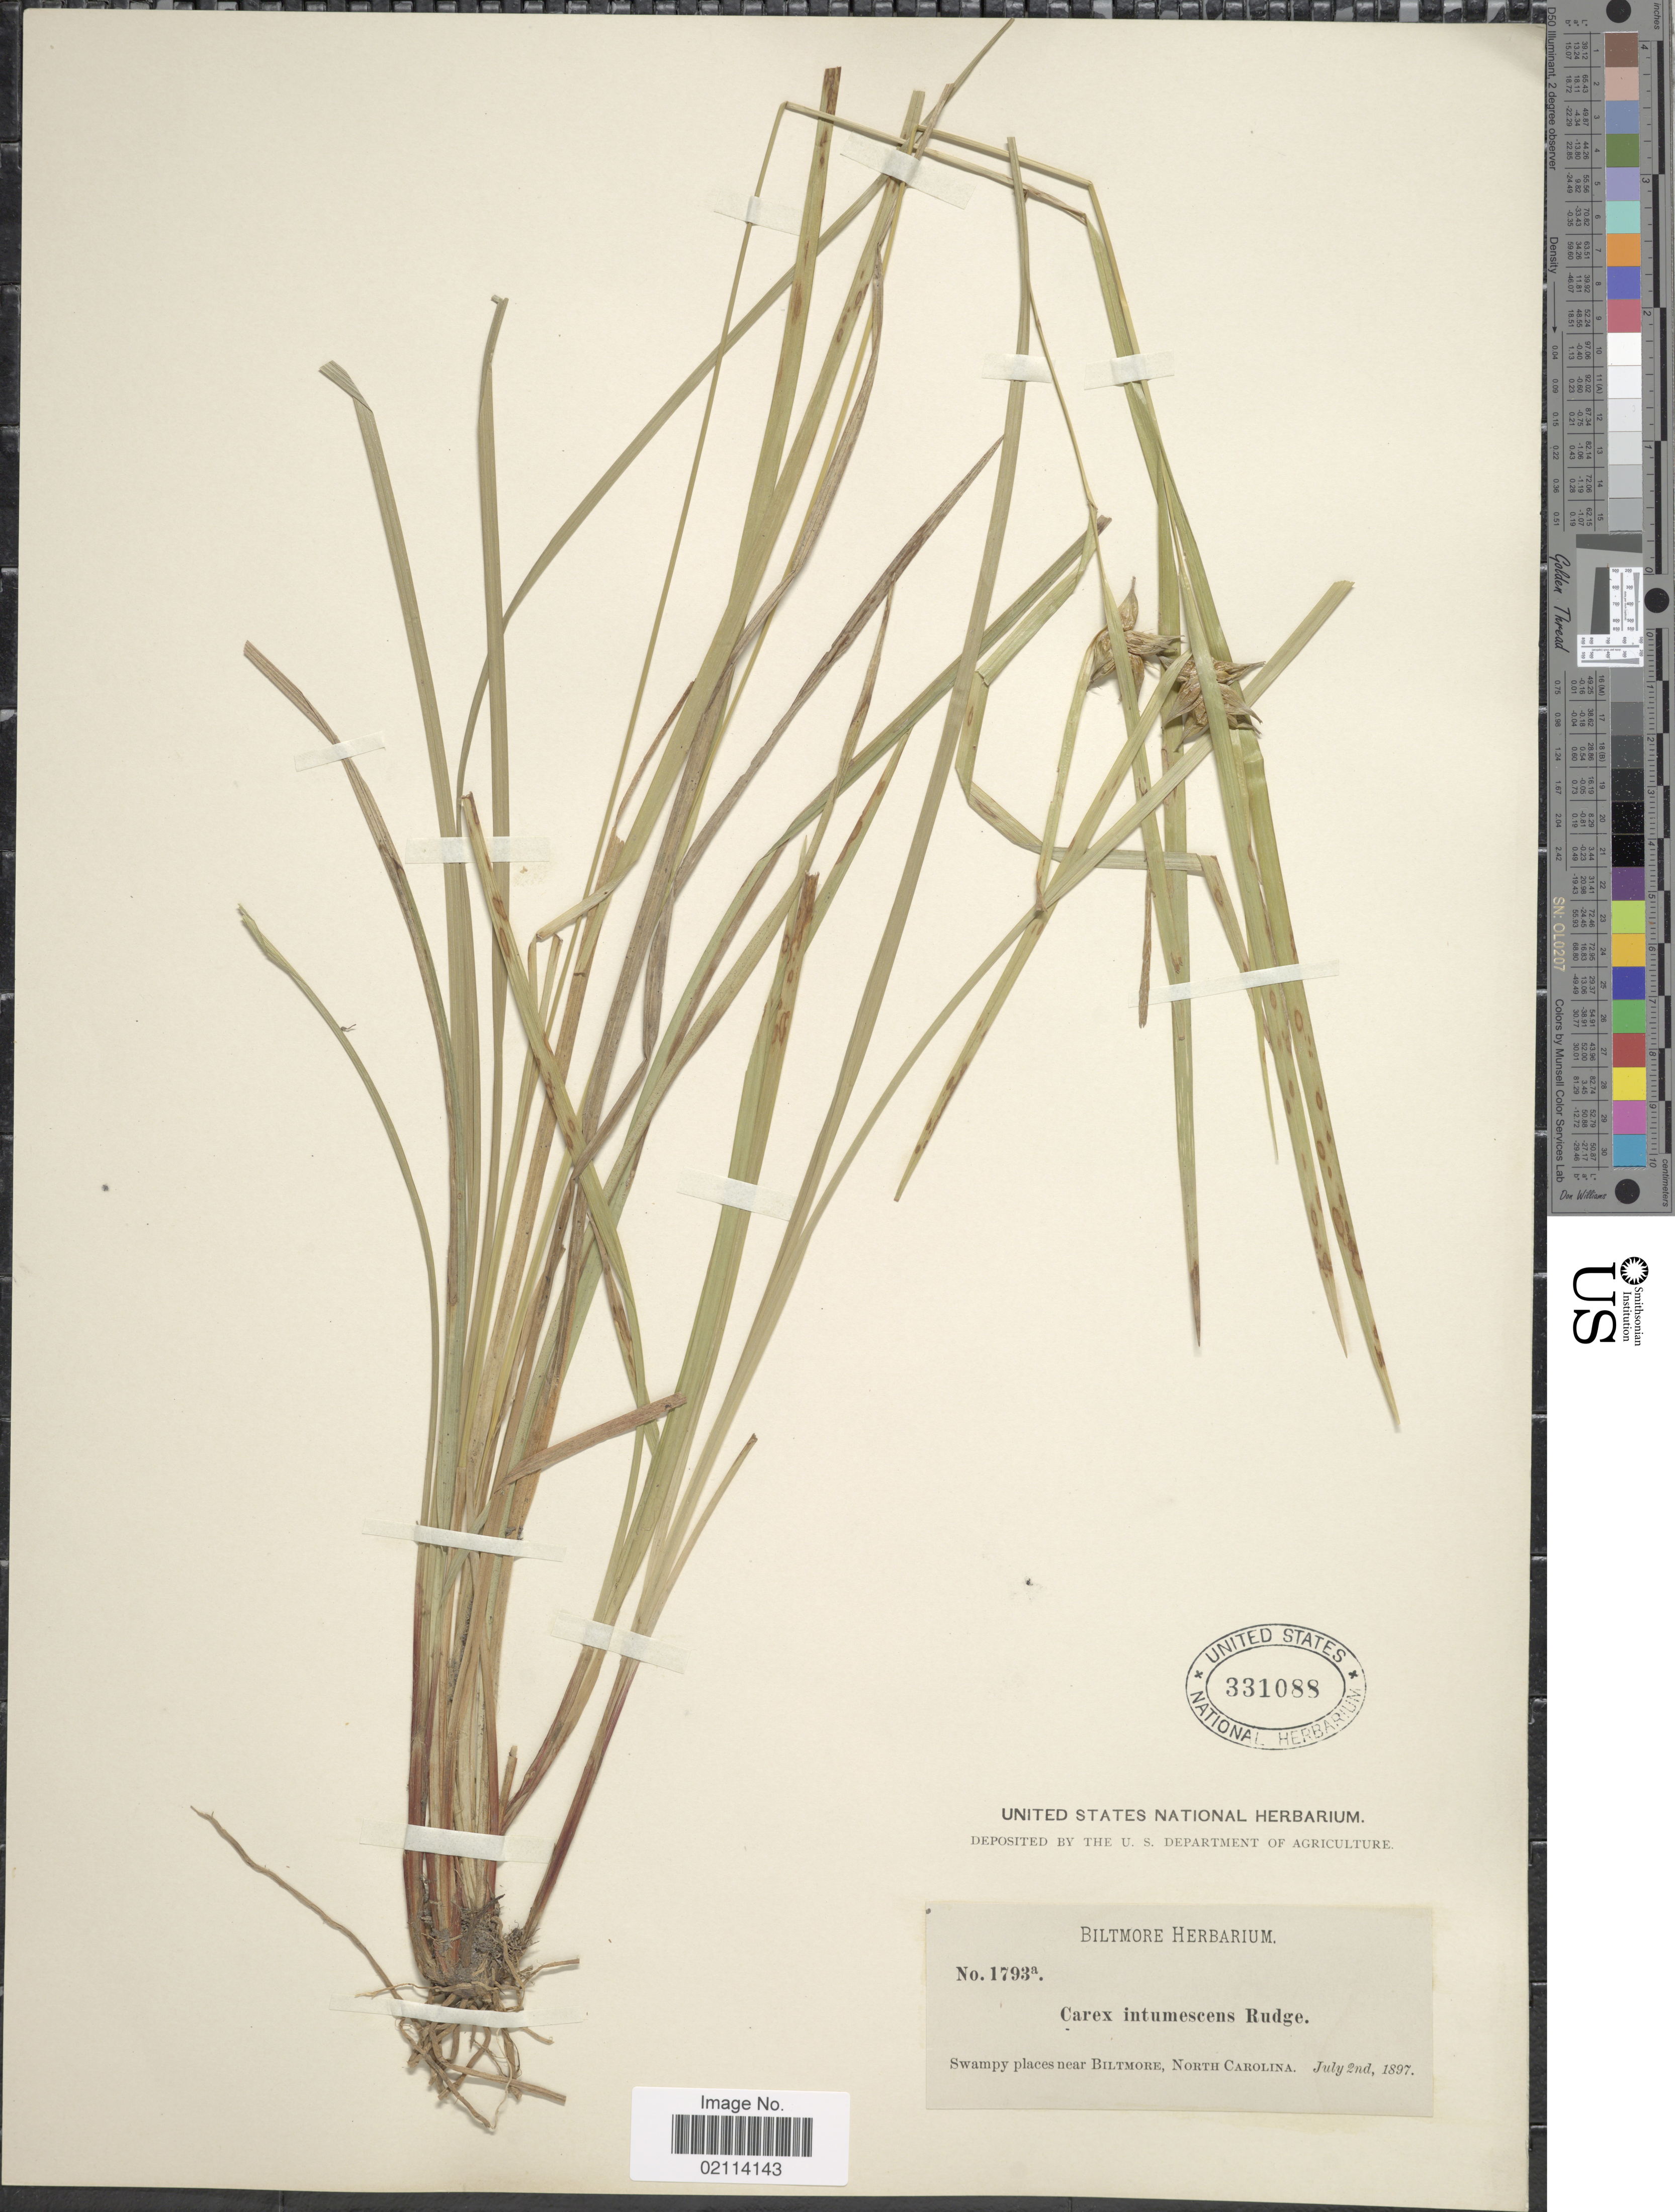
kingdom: Plantae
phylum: Tracheophyta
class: Liliopsida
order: Poales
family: Cyperaceae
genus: Carex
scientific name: Carex intumescens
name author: Rudge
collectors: ex herb. Biltmore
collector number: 1793a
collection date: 1897-07-02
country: United States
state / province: North Carolina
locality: Swampy places near Biltmore.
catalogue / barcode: US 331088